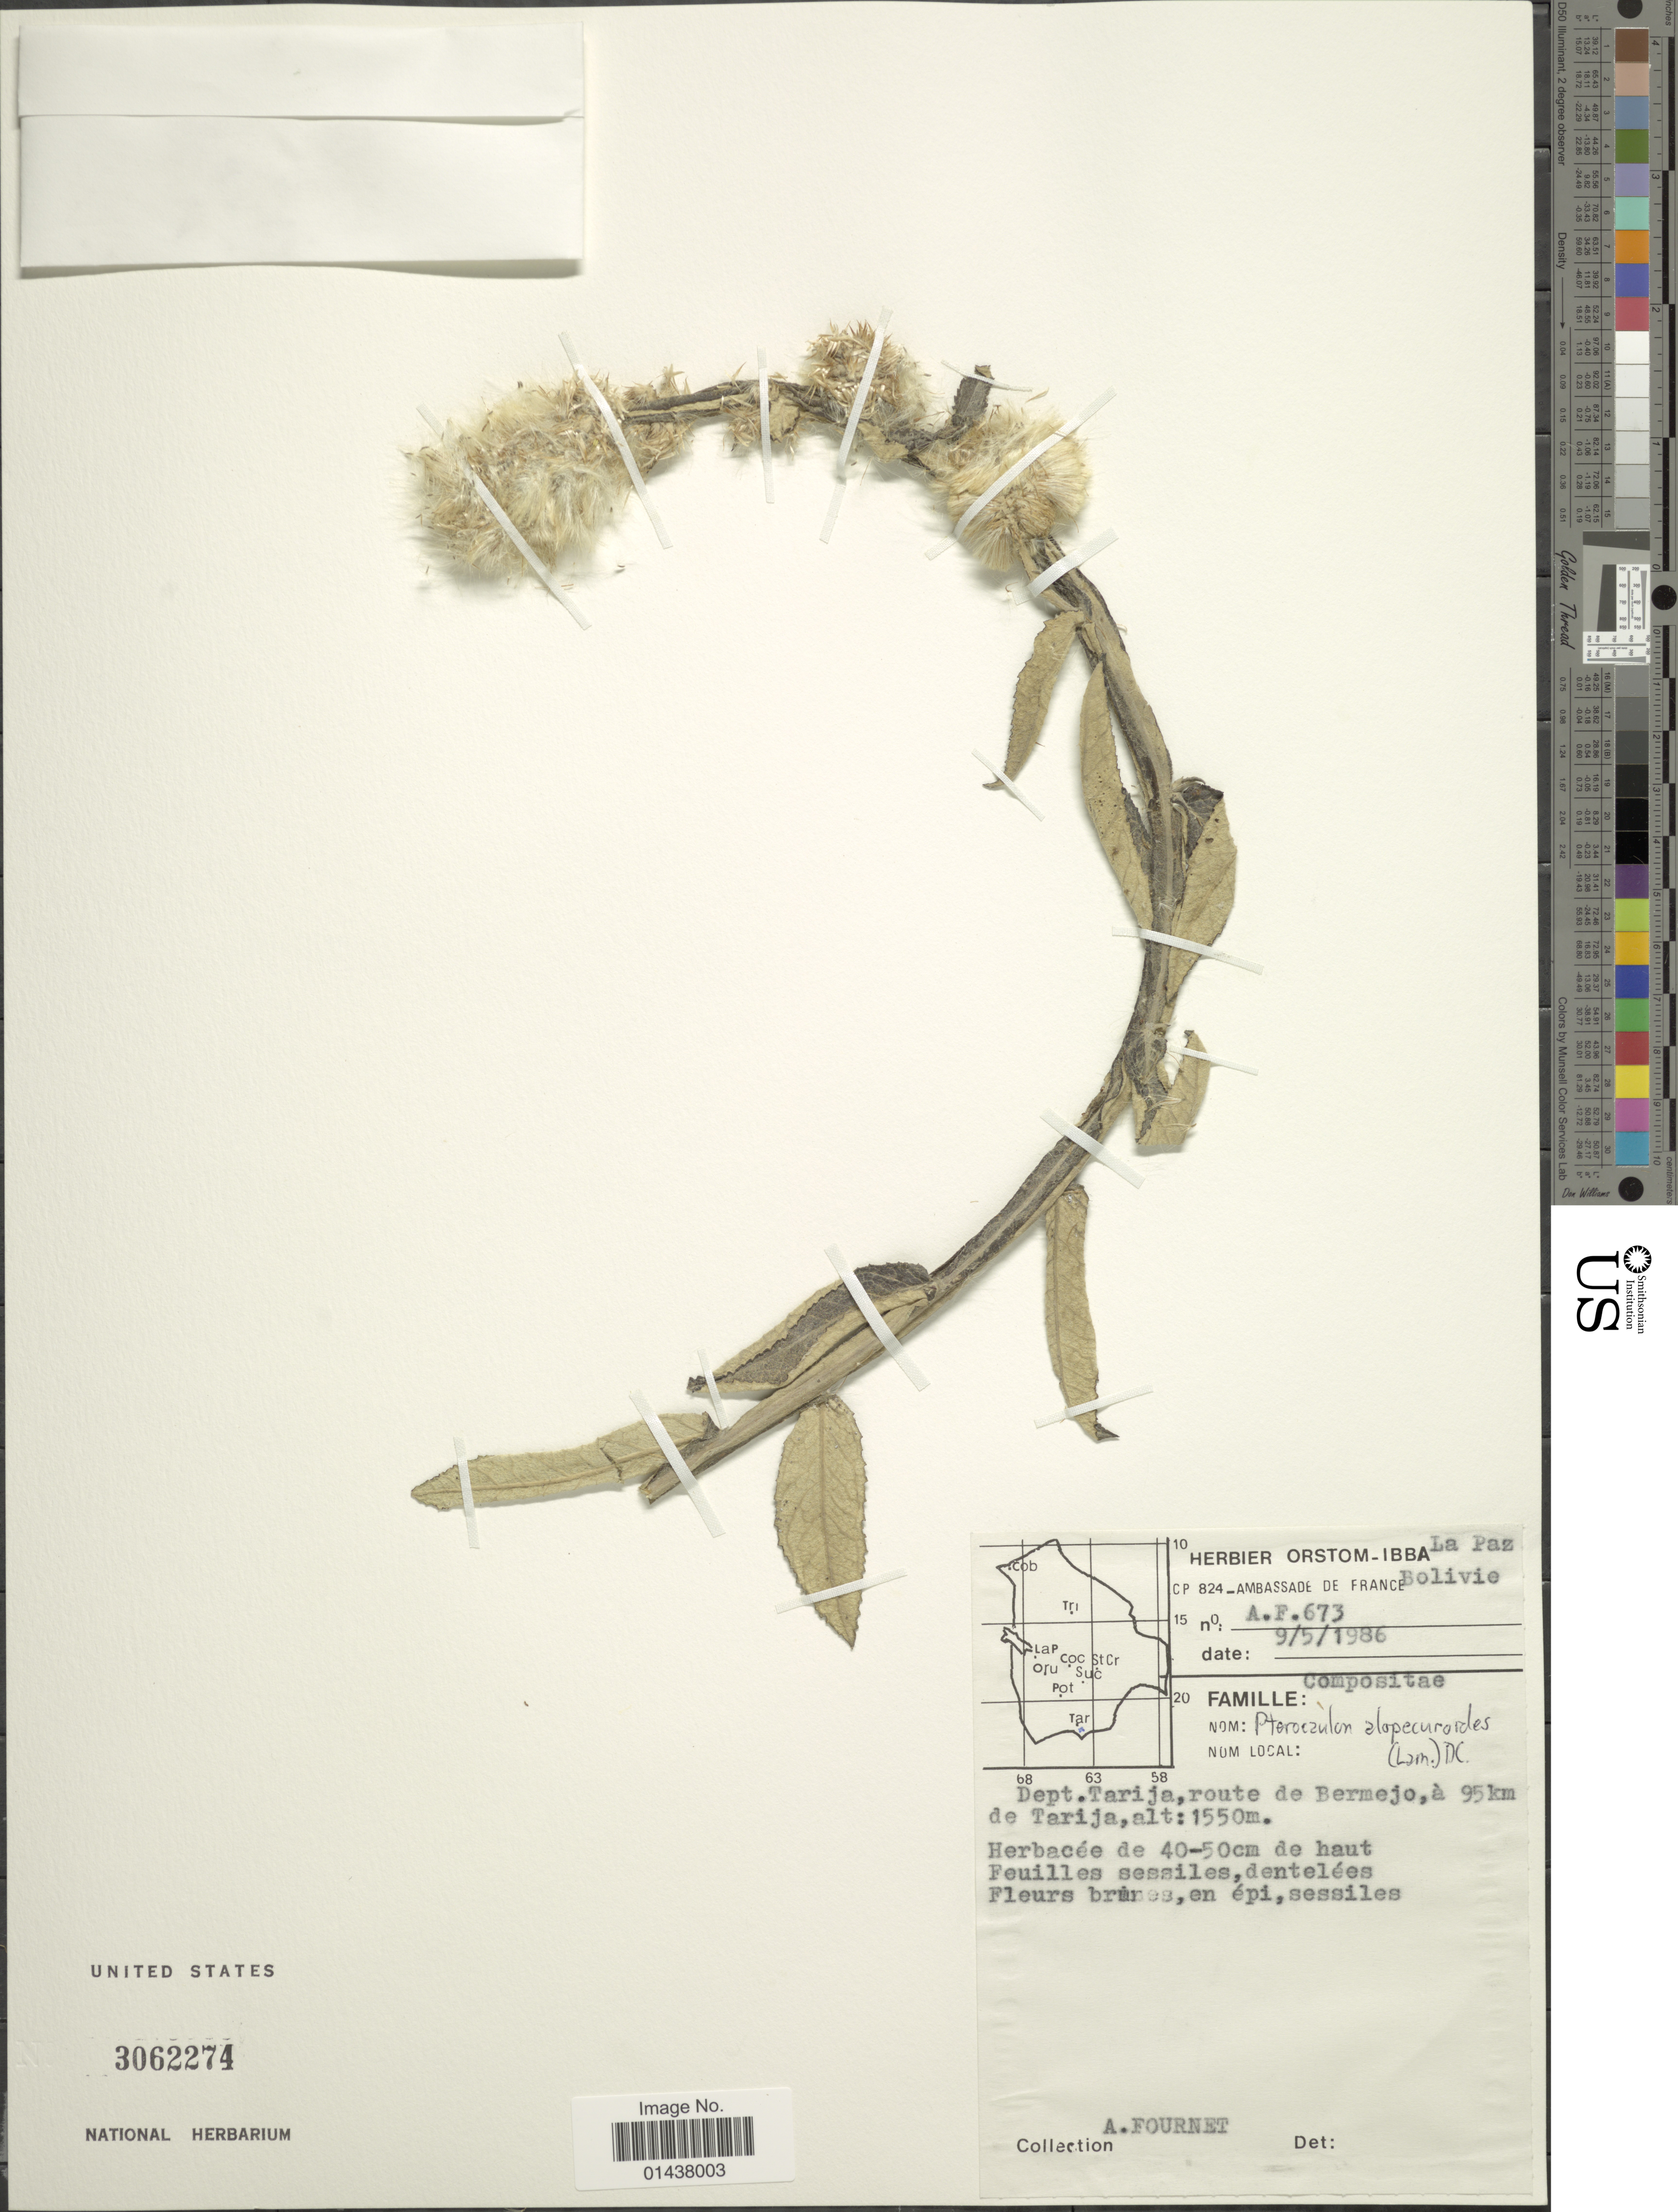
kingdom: Plantae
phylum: Tracheophyta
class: Magnoliopsida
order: Asterales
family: Asteraceae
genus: Pterocaulon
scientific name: Pterocaulon alopecuroides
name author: (Lam.) DC.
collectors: A. Fournet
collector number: AF673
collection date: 1986-05-09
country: Bolivia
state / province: Tarija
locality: Route de Bermejo, a 95 km de Tarija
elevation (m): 1550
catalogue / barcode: US 3062274